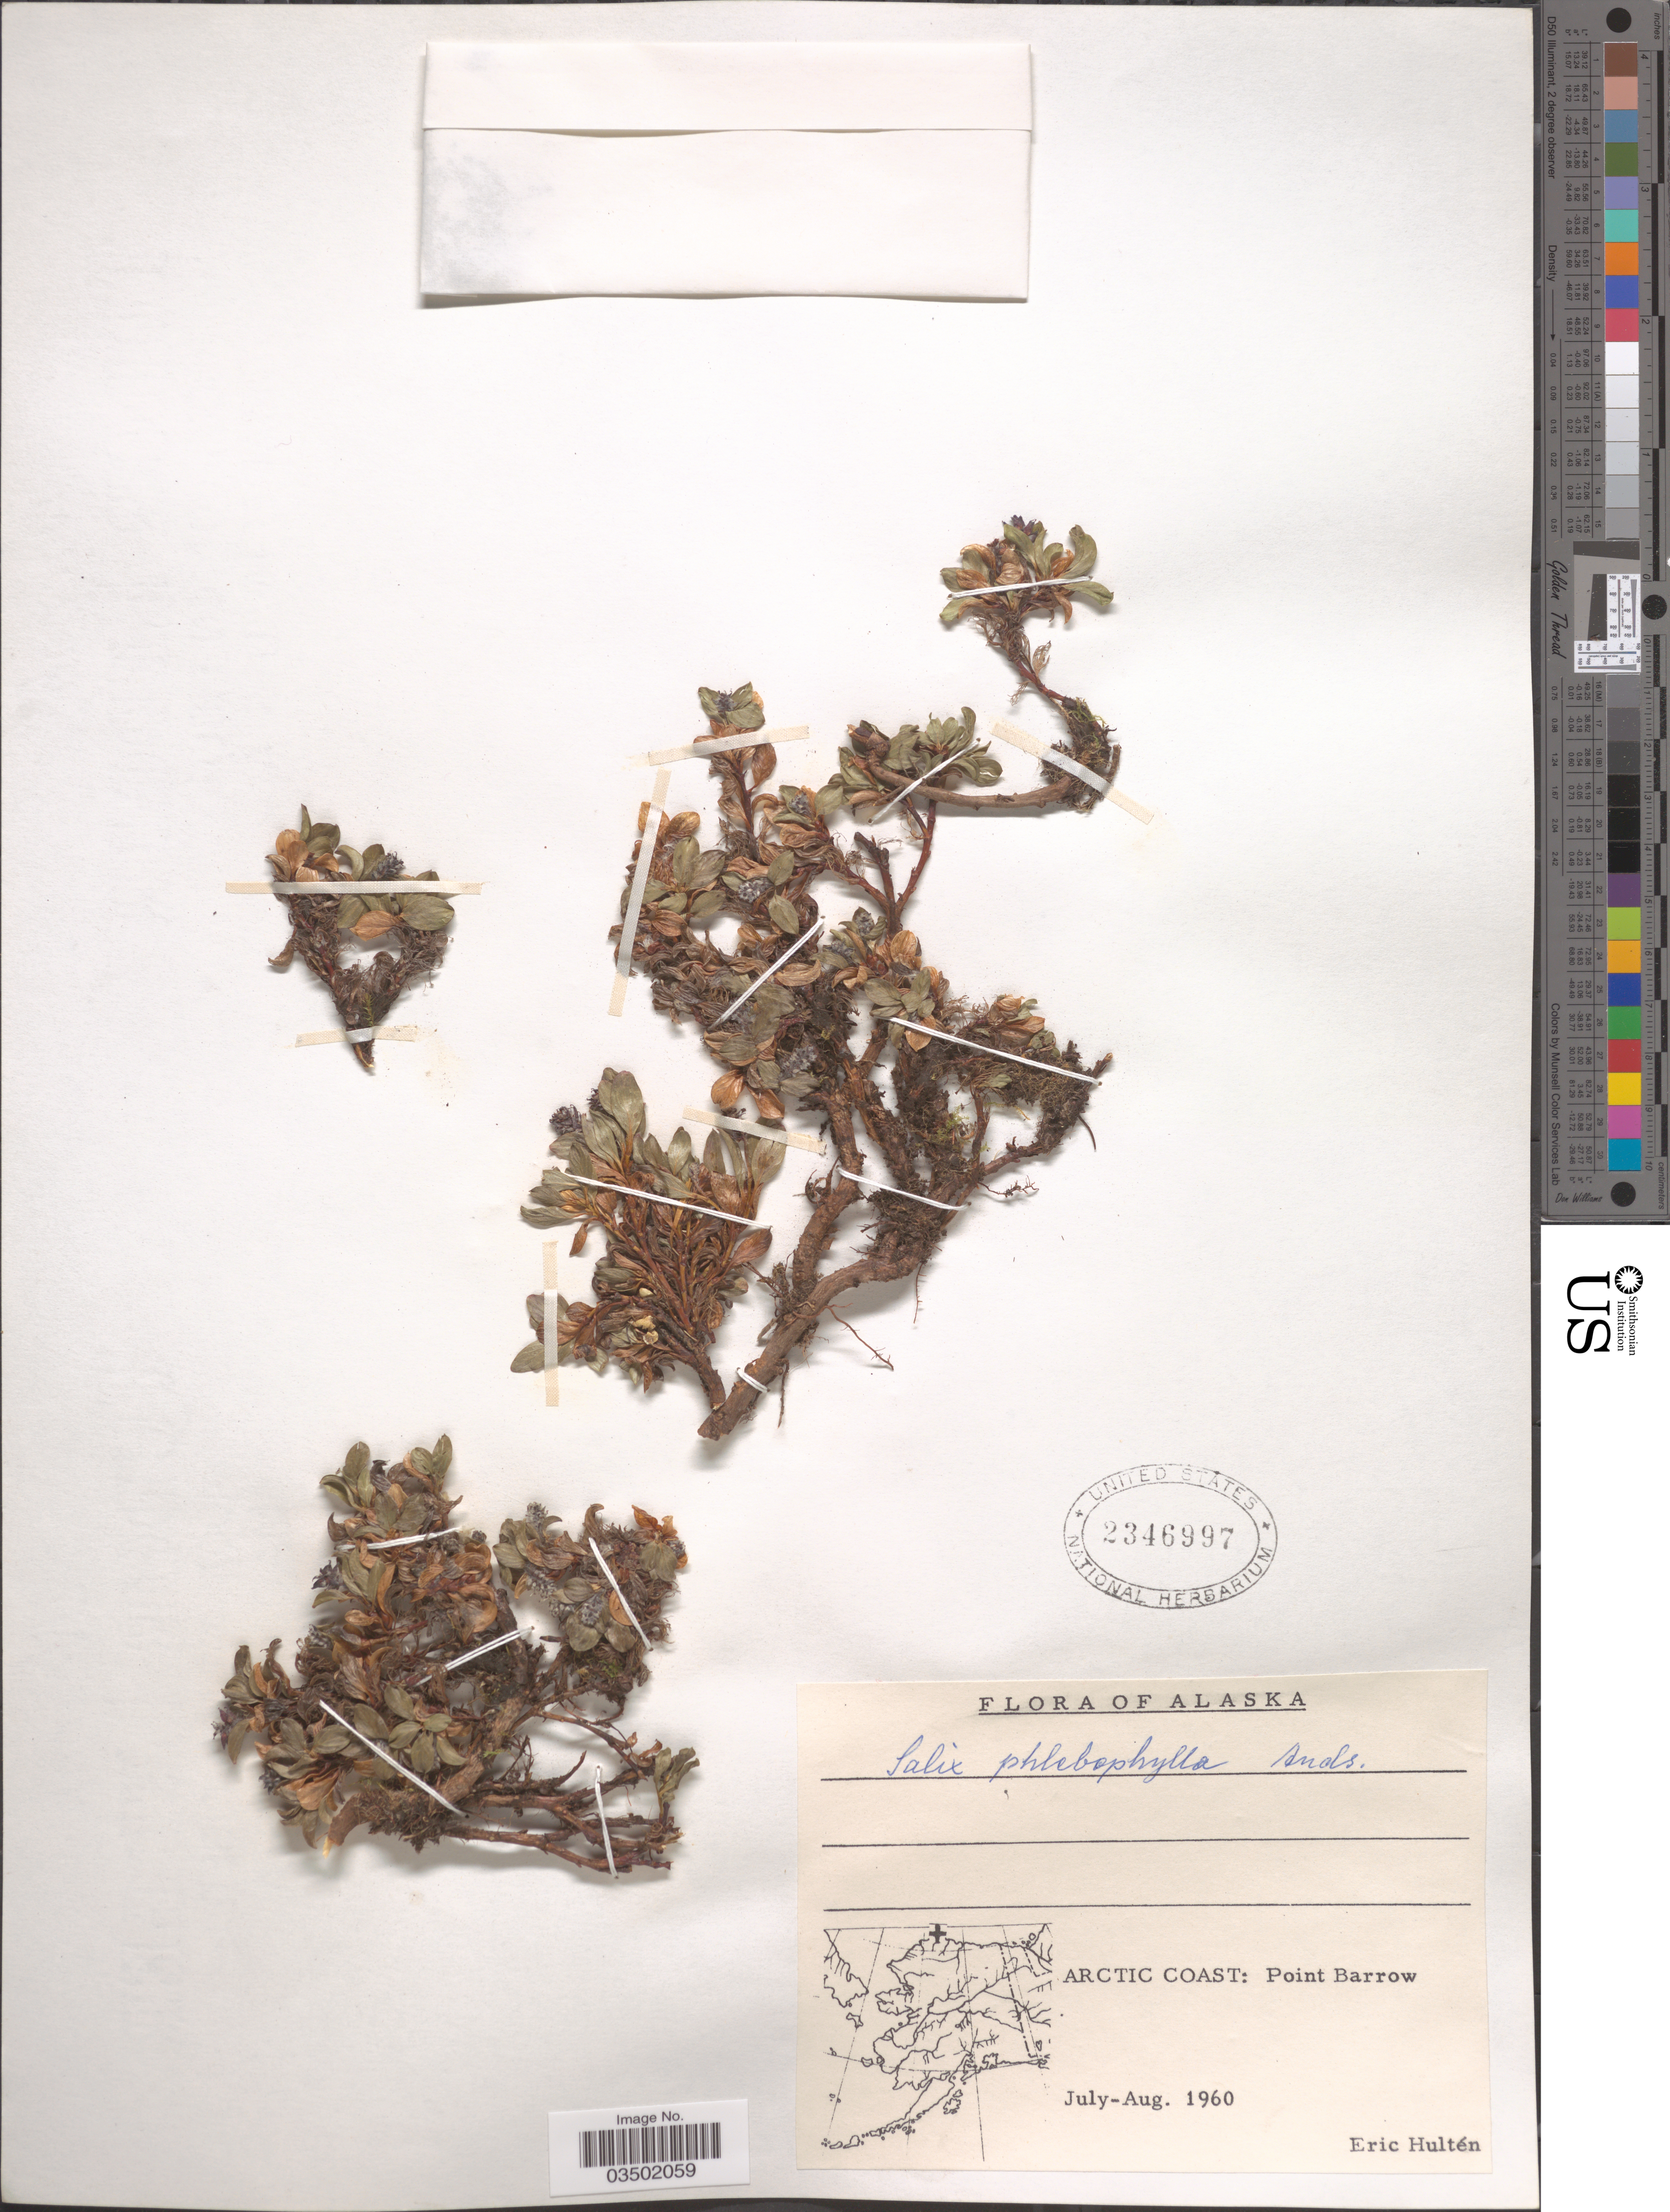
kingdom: Plantae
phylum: Tracheophyta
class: Magnoliopsida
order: Malpighiales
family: Salicaceae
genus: Salix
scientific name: Salix phlebophylla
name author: Andersson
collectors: E. G. Hultén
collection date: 1960-07/1960-08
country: United States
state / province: Alaska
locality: Arctic Coast: Point Barrow.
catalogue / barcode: US 2346997